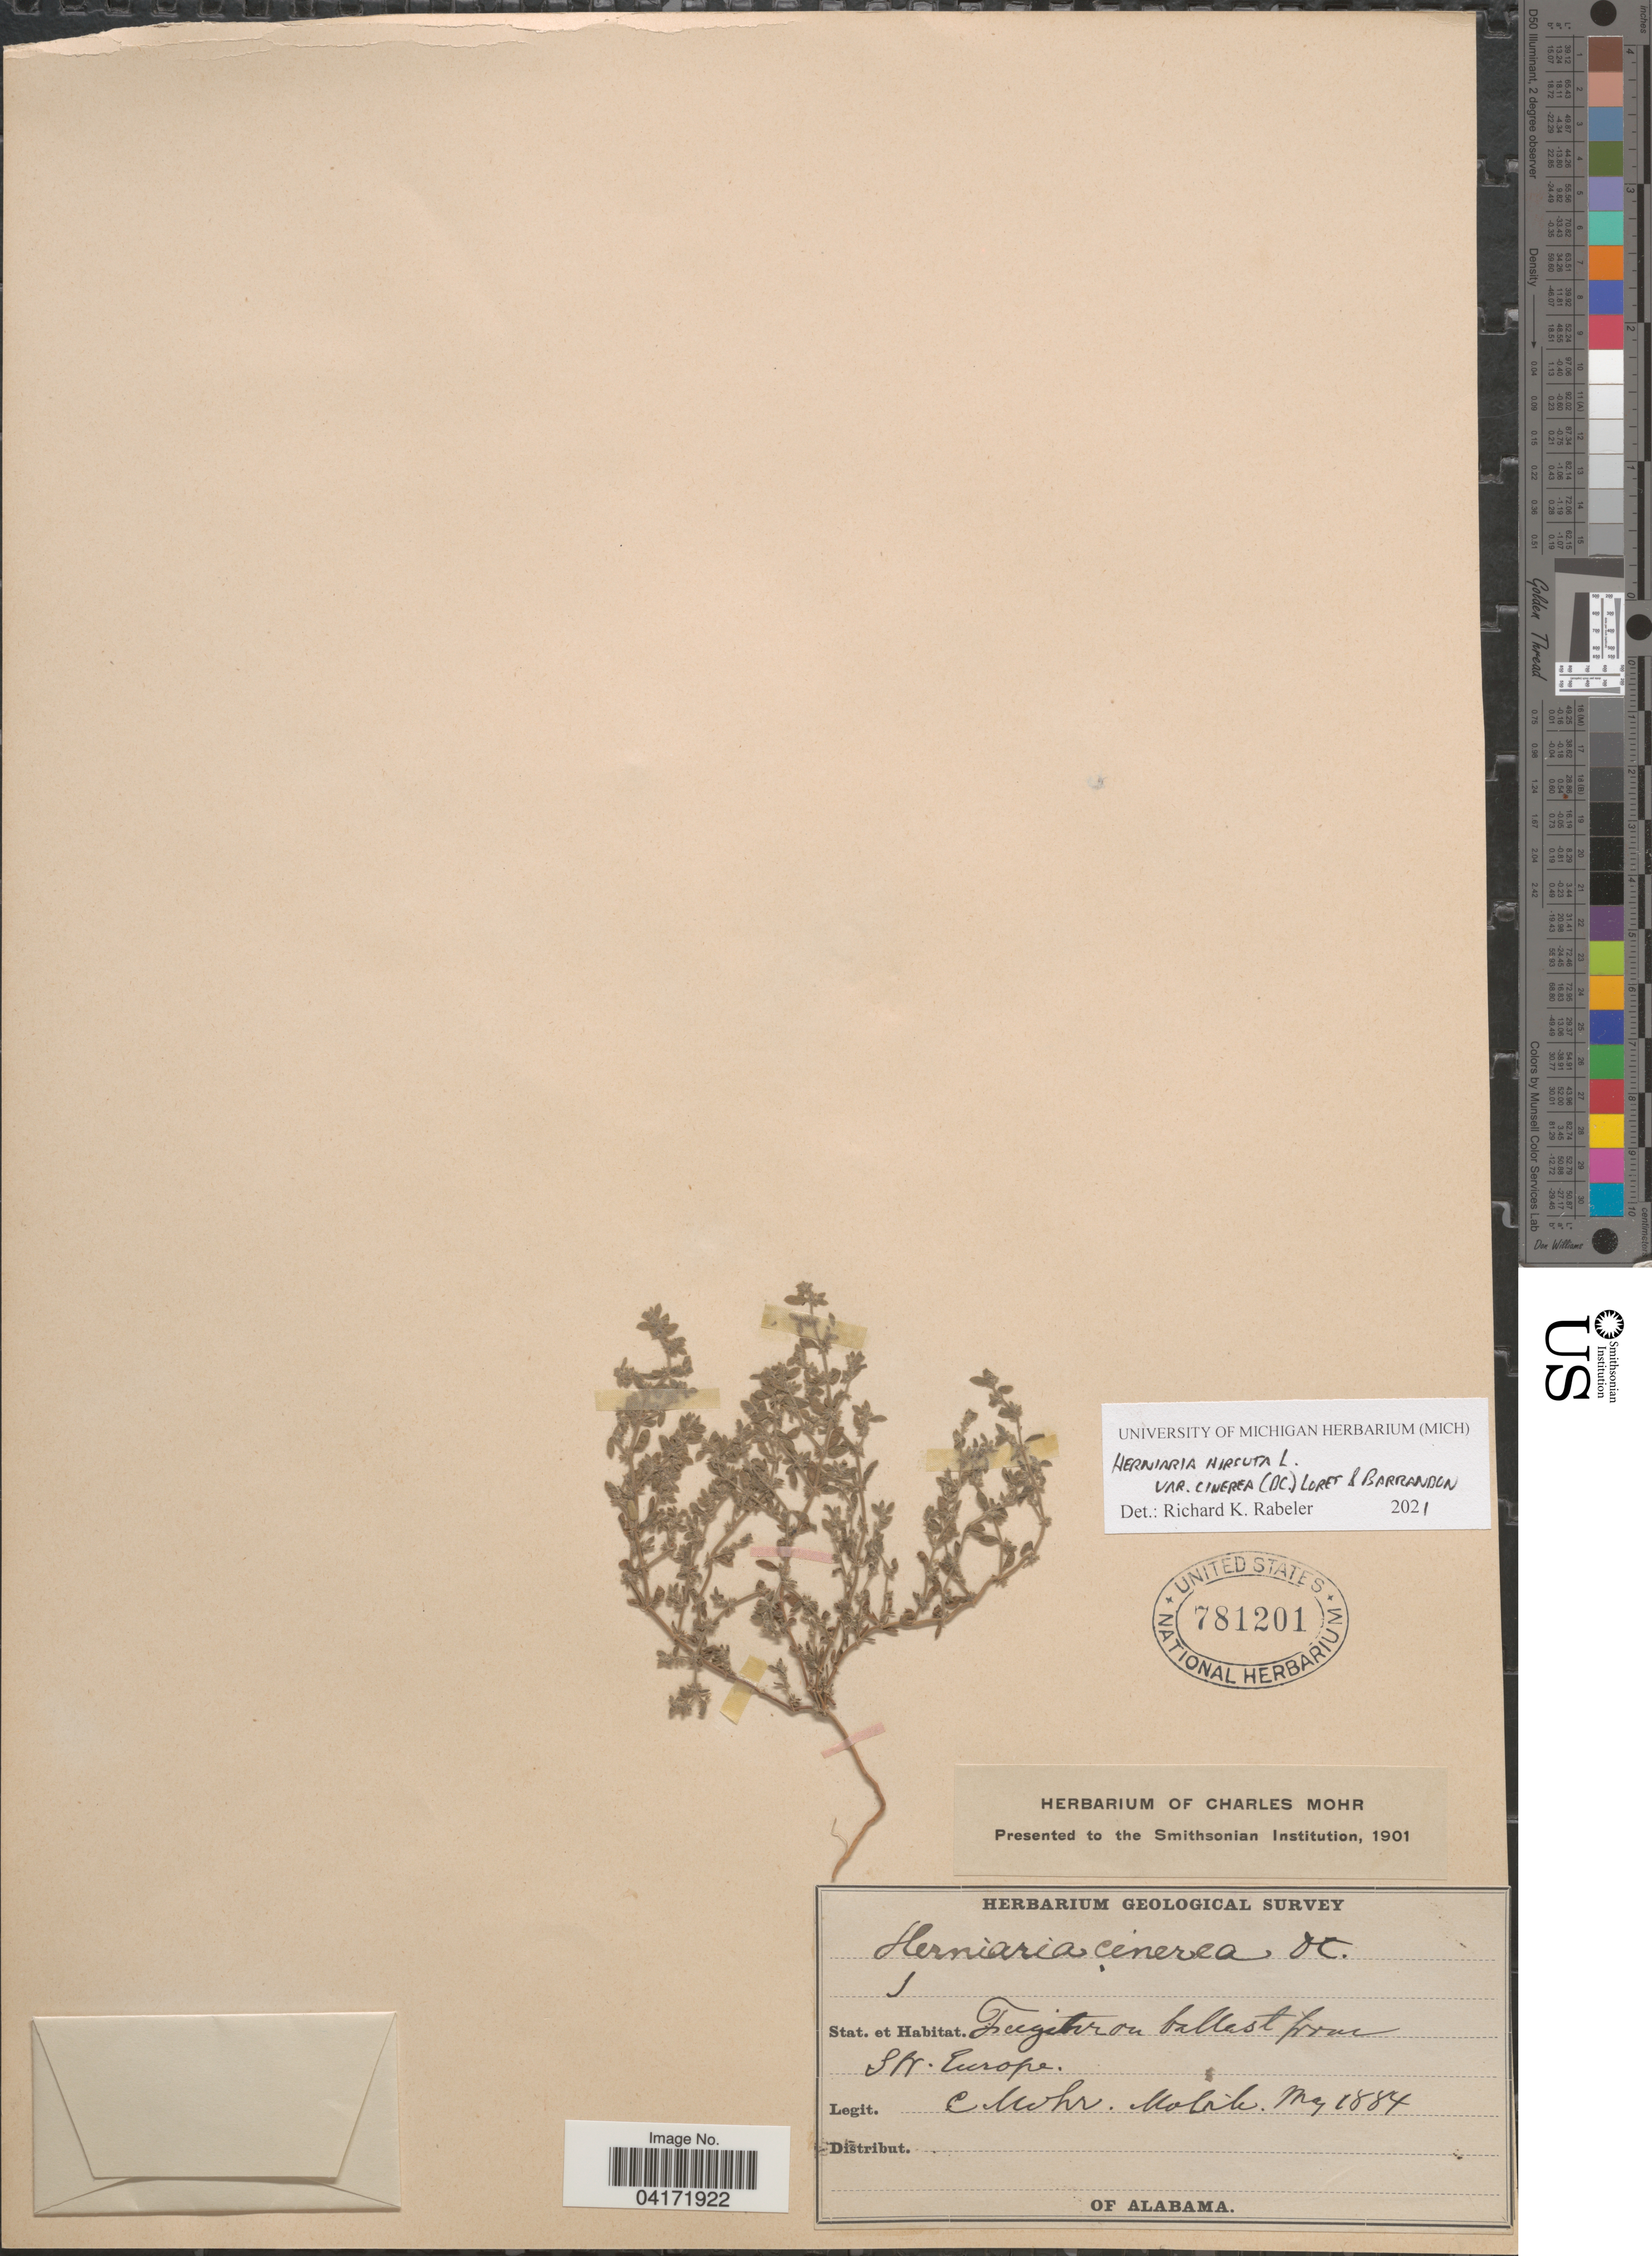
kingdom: Plantae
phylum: Tracheophyta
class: Magnoliopsida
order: Caryophyllales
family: Caryophyllaceae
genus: Herniaria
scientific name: Herniaria hirsuta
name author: L.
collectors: C. T. Mohr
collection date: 1884-05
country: United States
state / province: Alabama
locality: Geological Survey of Alabama. Fugitron ballast from Str. Europe. Mobile.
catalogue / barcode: US 781201